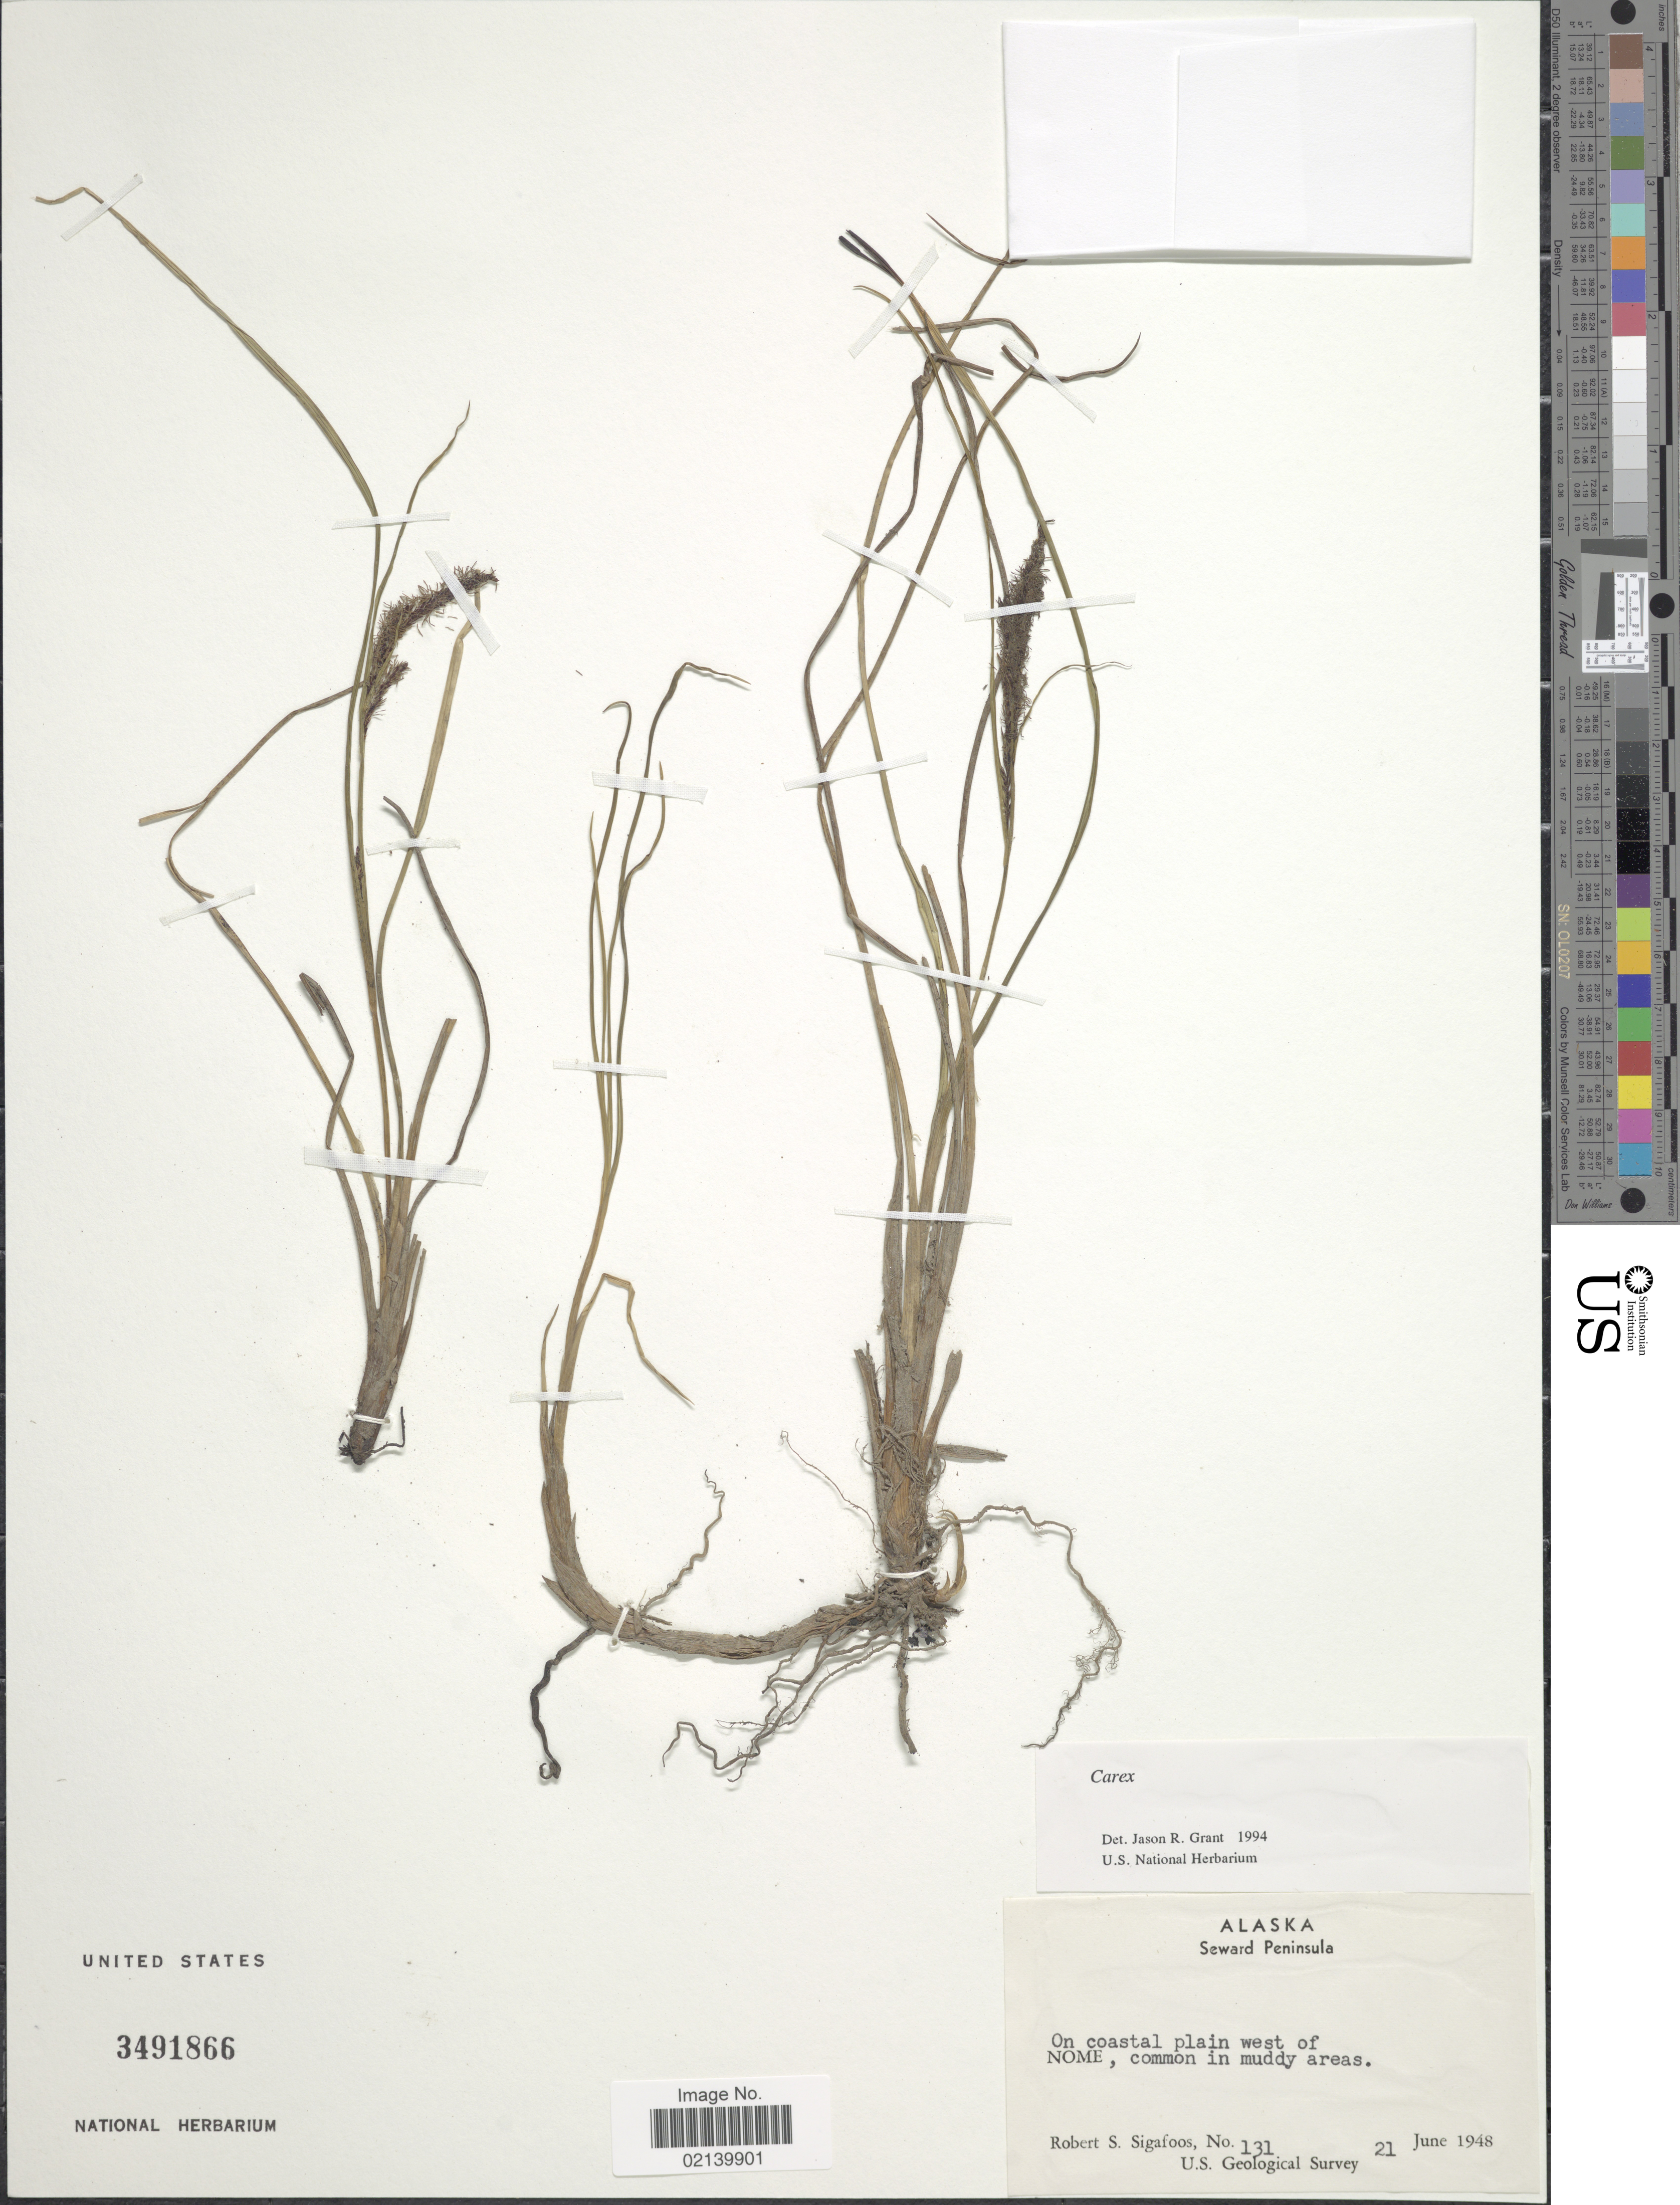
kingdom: Plantae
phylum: Tracheophyta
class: Liliopsida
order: Poales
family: Cyperaceae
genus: Carex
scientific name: Carex sp.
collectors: R. Sigafoos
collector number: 131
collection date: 1948-06-21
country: United States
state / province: Alaska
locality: Seward Peninisula, On coastal plain west of Nome. Muddy area.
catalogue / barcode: US 3491866